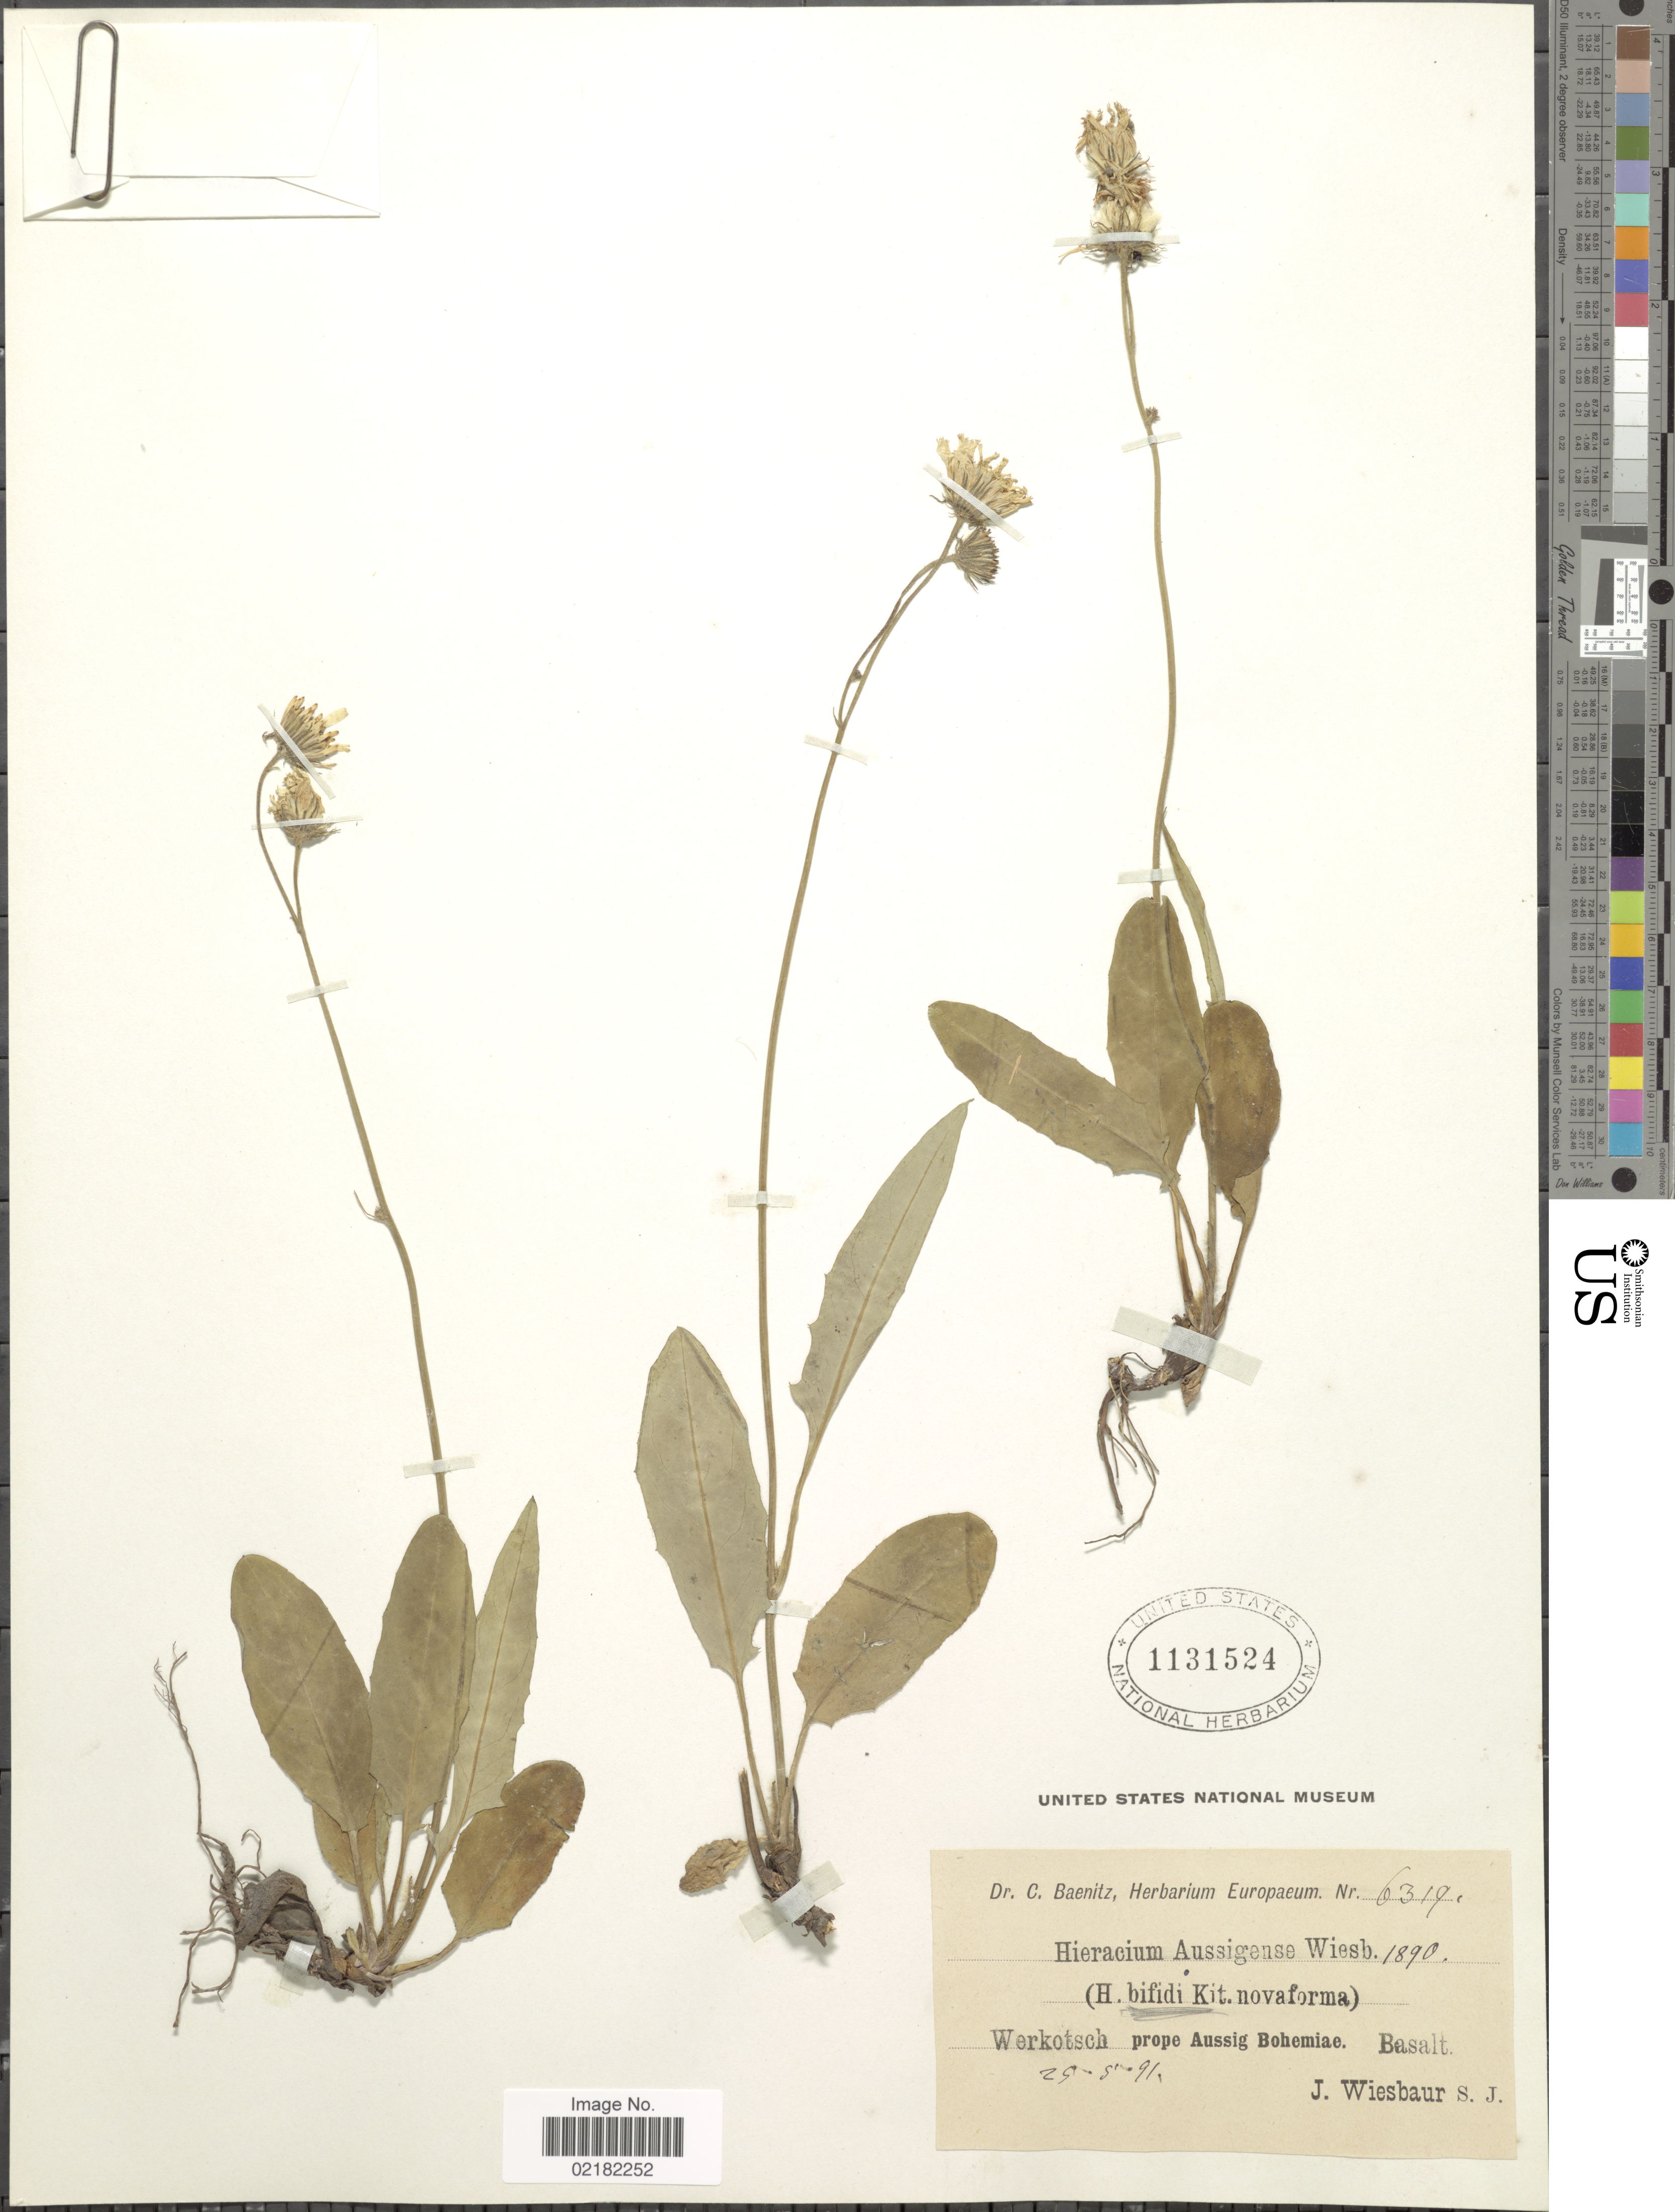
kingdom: Plantae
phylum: Tracheophyta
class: Magnoliopsida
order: Asterales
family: Asteraceae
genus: Hieracium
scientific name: Hieracium aussingense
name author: Wiesb.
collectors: J. Wiesbaur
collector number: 6319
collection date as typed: Transcribed d/m/y: 29/5/91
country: Czechia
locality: Werkotsch prope Aussig Bohemiae, Basalt.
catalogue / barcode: US 1131524